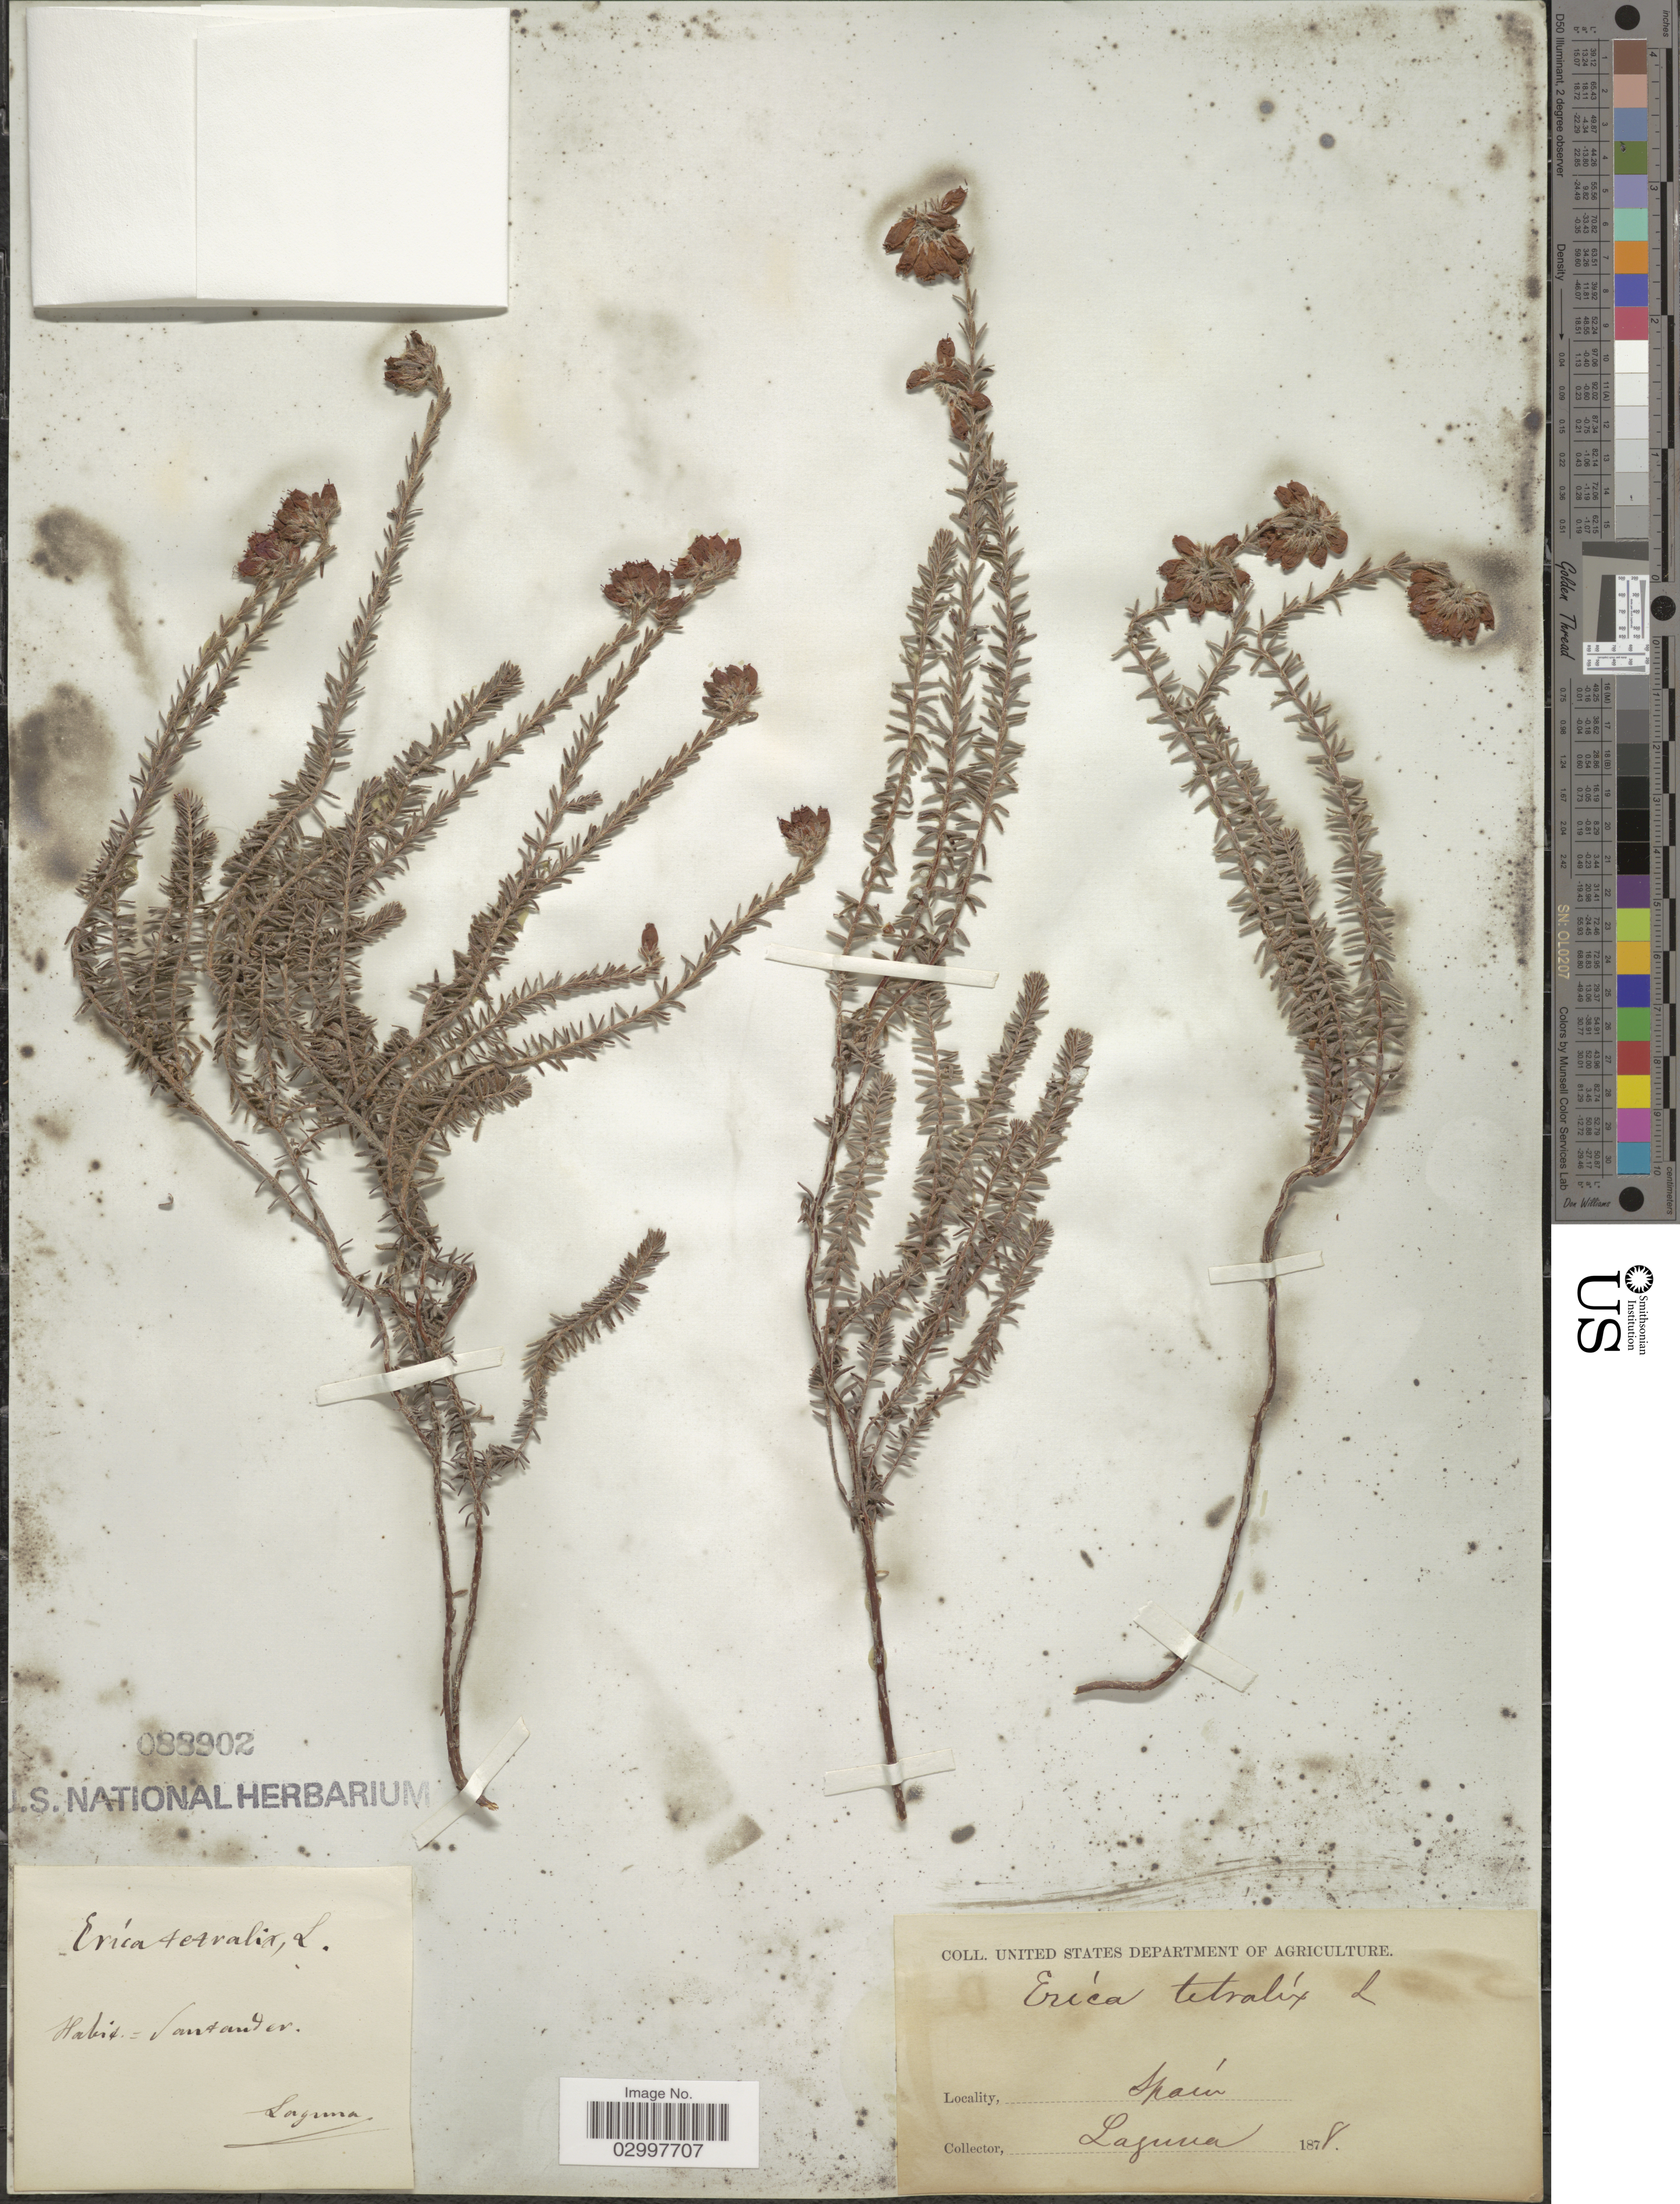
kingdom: Plantae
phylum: Tracheophyta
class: Magnoliopsida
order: Ericales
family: Ericaceae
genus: Erica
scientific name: Erica tetralix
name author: L.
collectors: -. Laguna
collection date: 1878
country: Spain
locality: Santander.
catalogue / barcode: US 88902